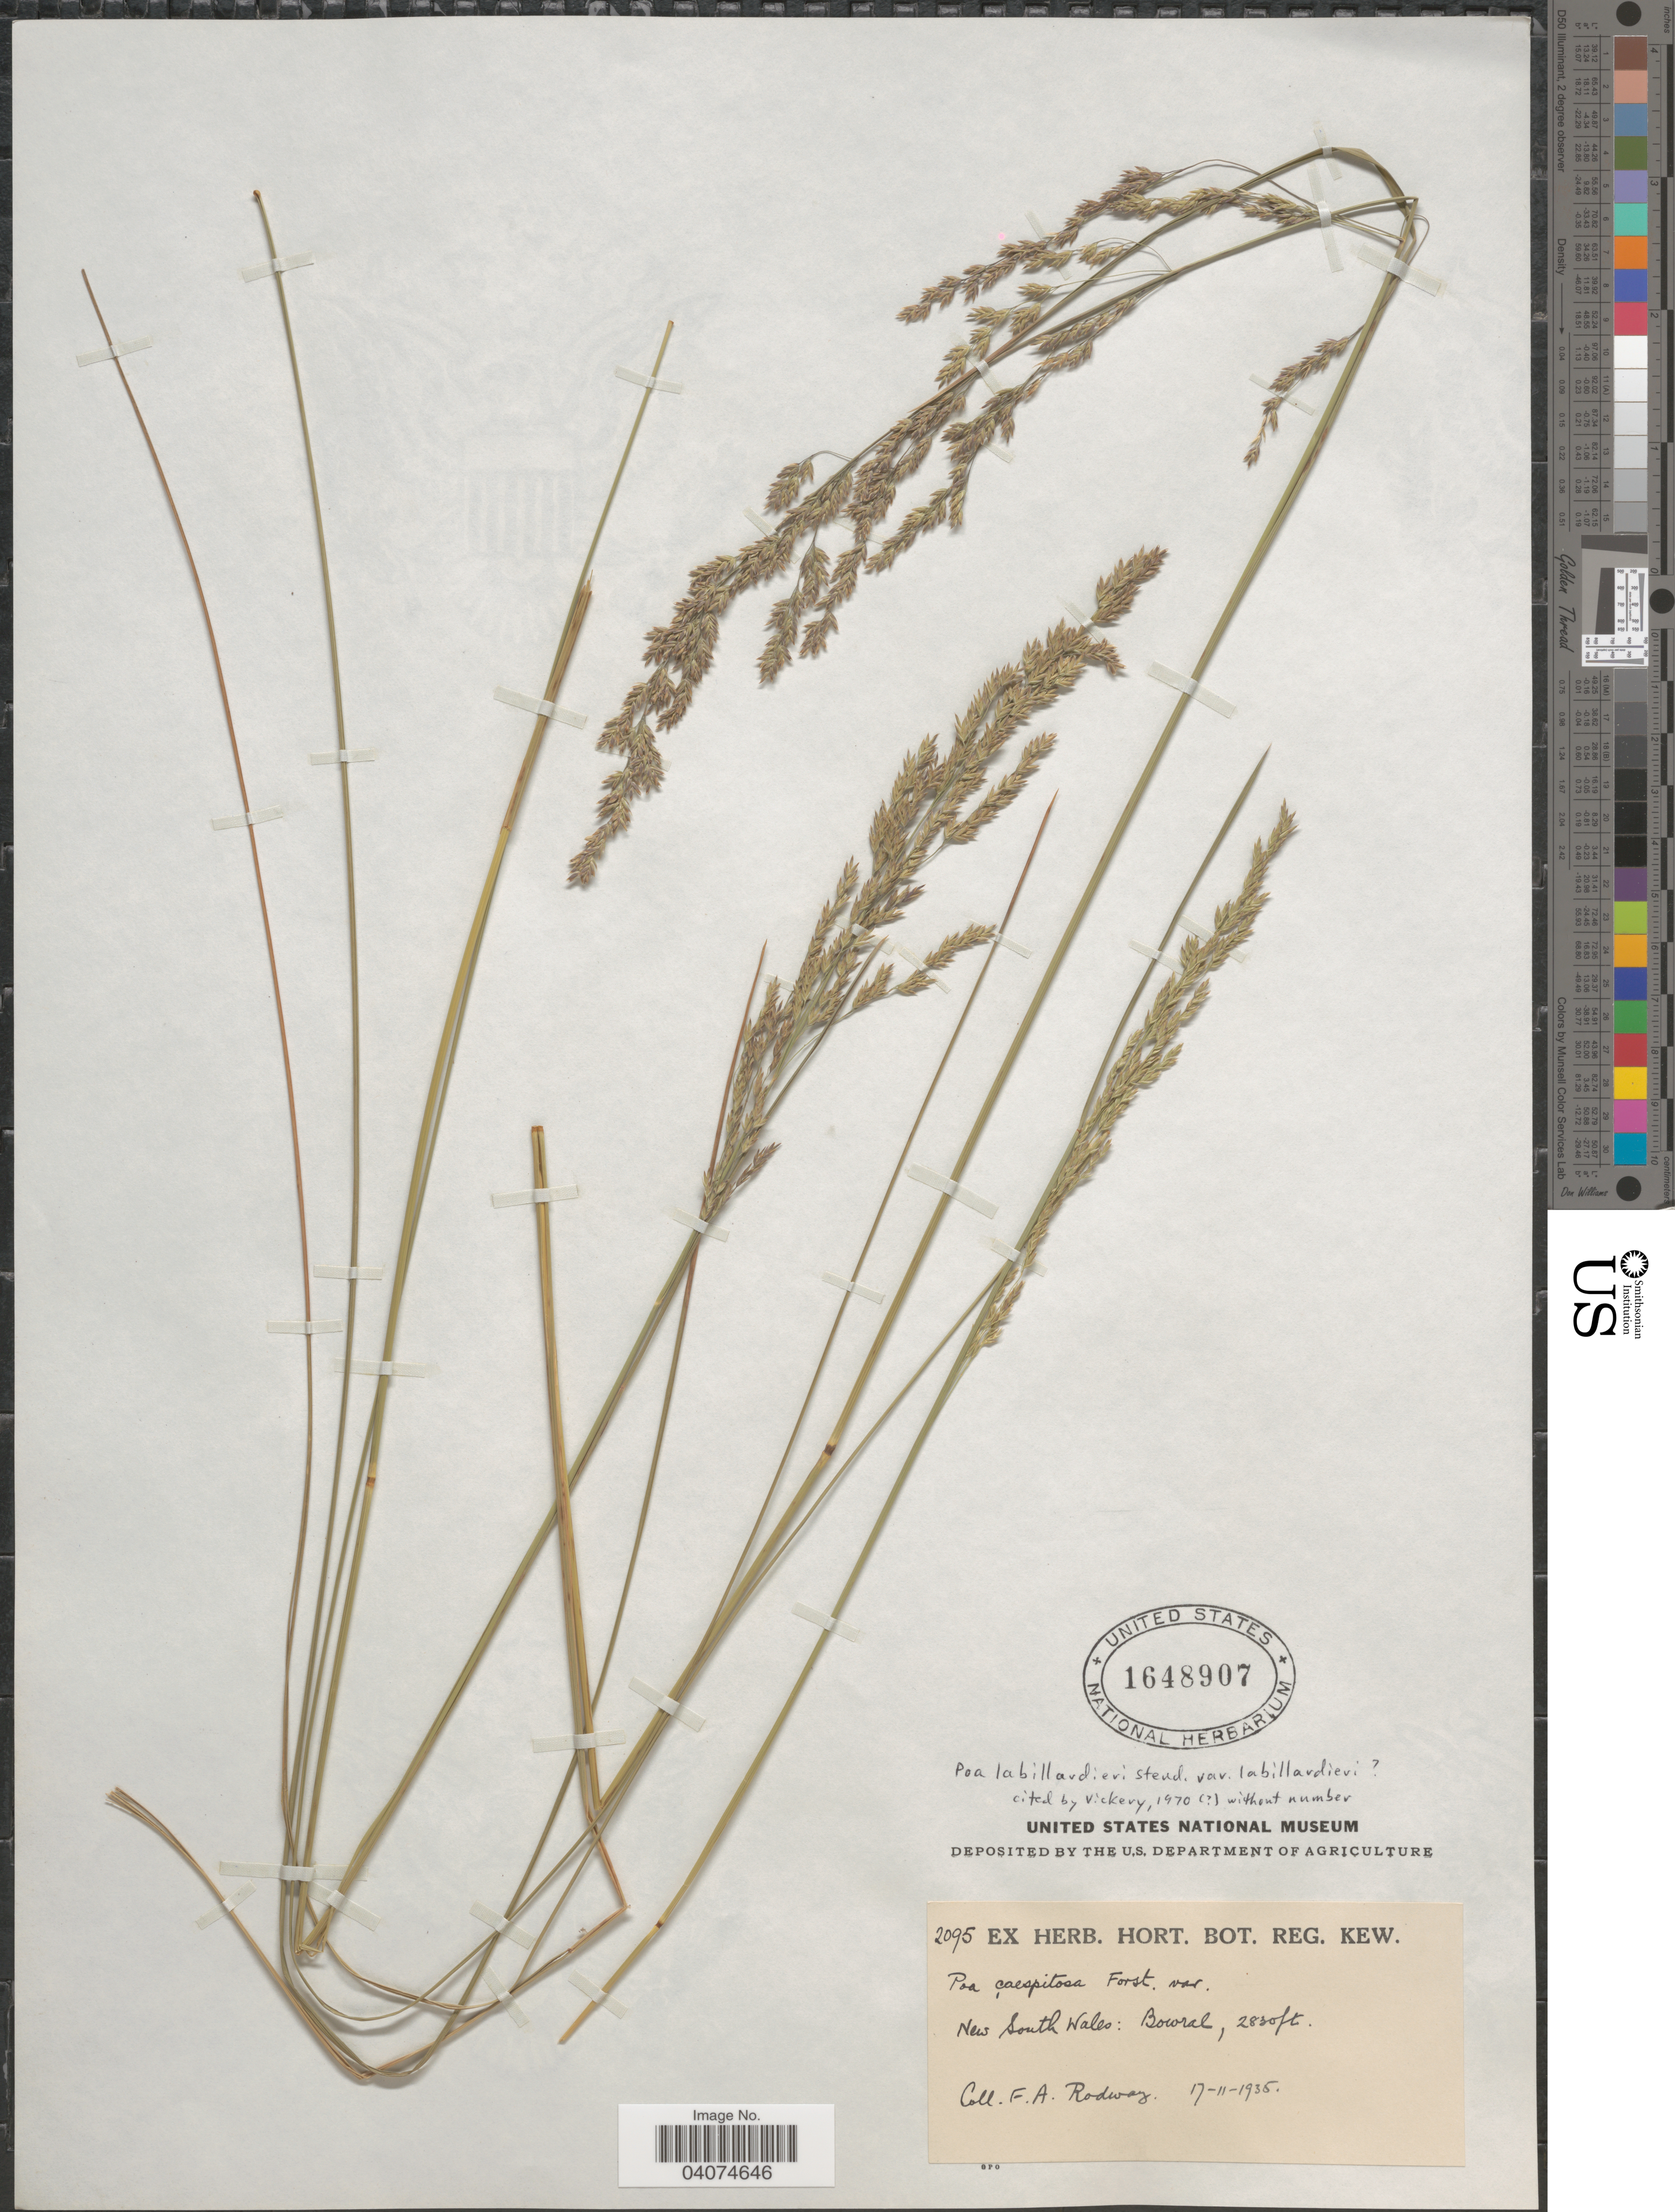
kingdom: Plantae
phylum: Tracheophyta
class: Liliopsida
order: Poales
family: Poaceae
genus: Poa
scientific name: Poa labillardierei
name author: Steud.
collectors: F. A. Rodway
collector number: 2095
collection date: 1935-11-17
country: Australia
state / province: New South Wales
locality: Bowral.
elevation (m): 863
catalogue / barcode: US 1648907